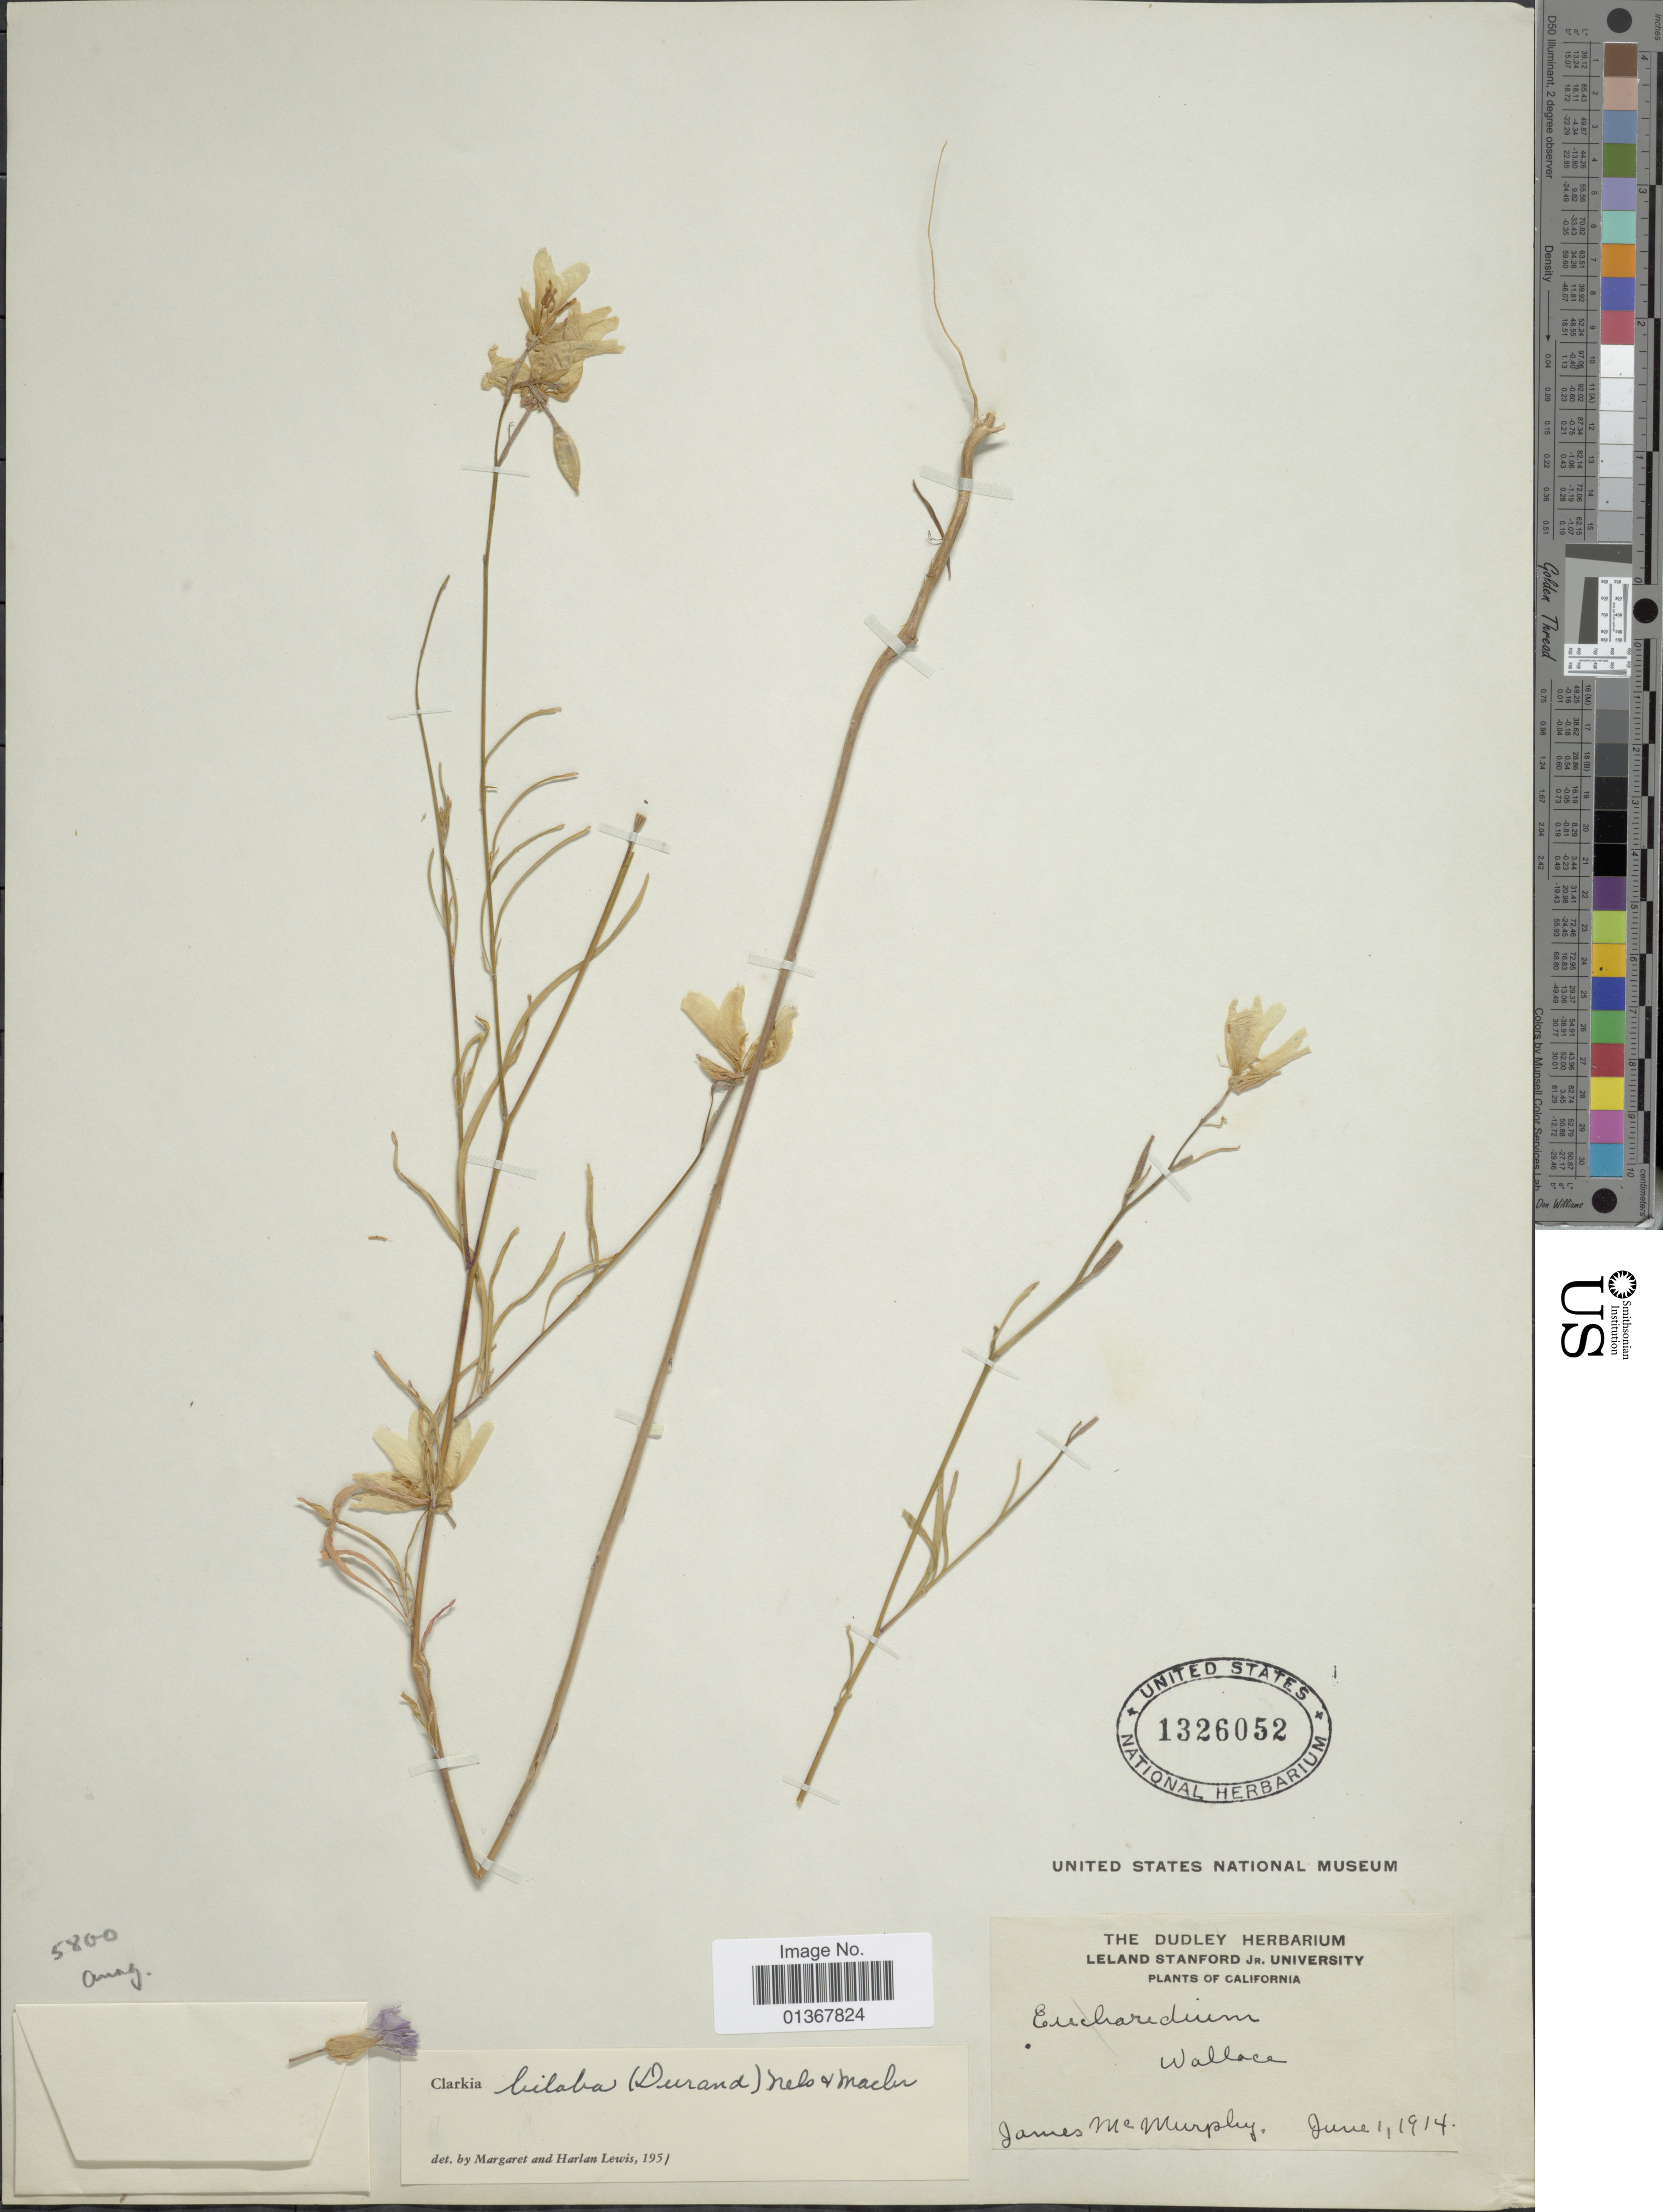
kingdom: Plantae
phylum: Tracheophyta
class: Magnoliopsida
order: Myrtales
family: Onagraceae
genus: Clarkia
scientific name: Clarkia biloba subsp. biloba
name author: (Durand) A. Nelson & J.F. Macbr.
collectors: J. McMurphy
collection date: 1914-06-01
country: United States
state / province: California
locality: Wallace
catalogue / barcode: US 1326052